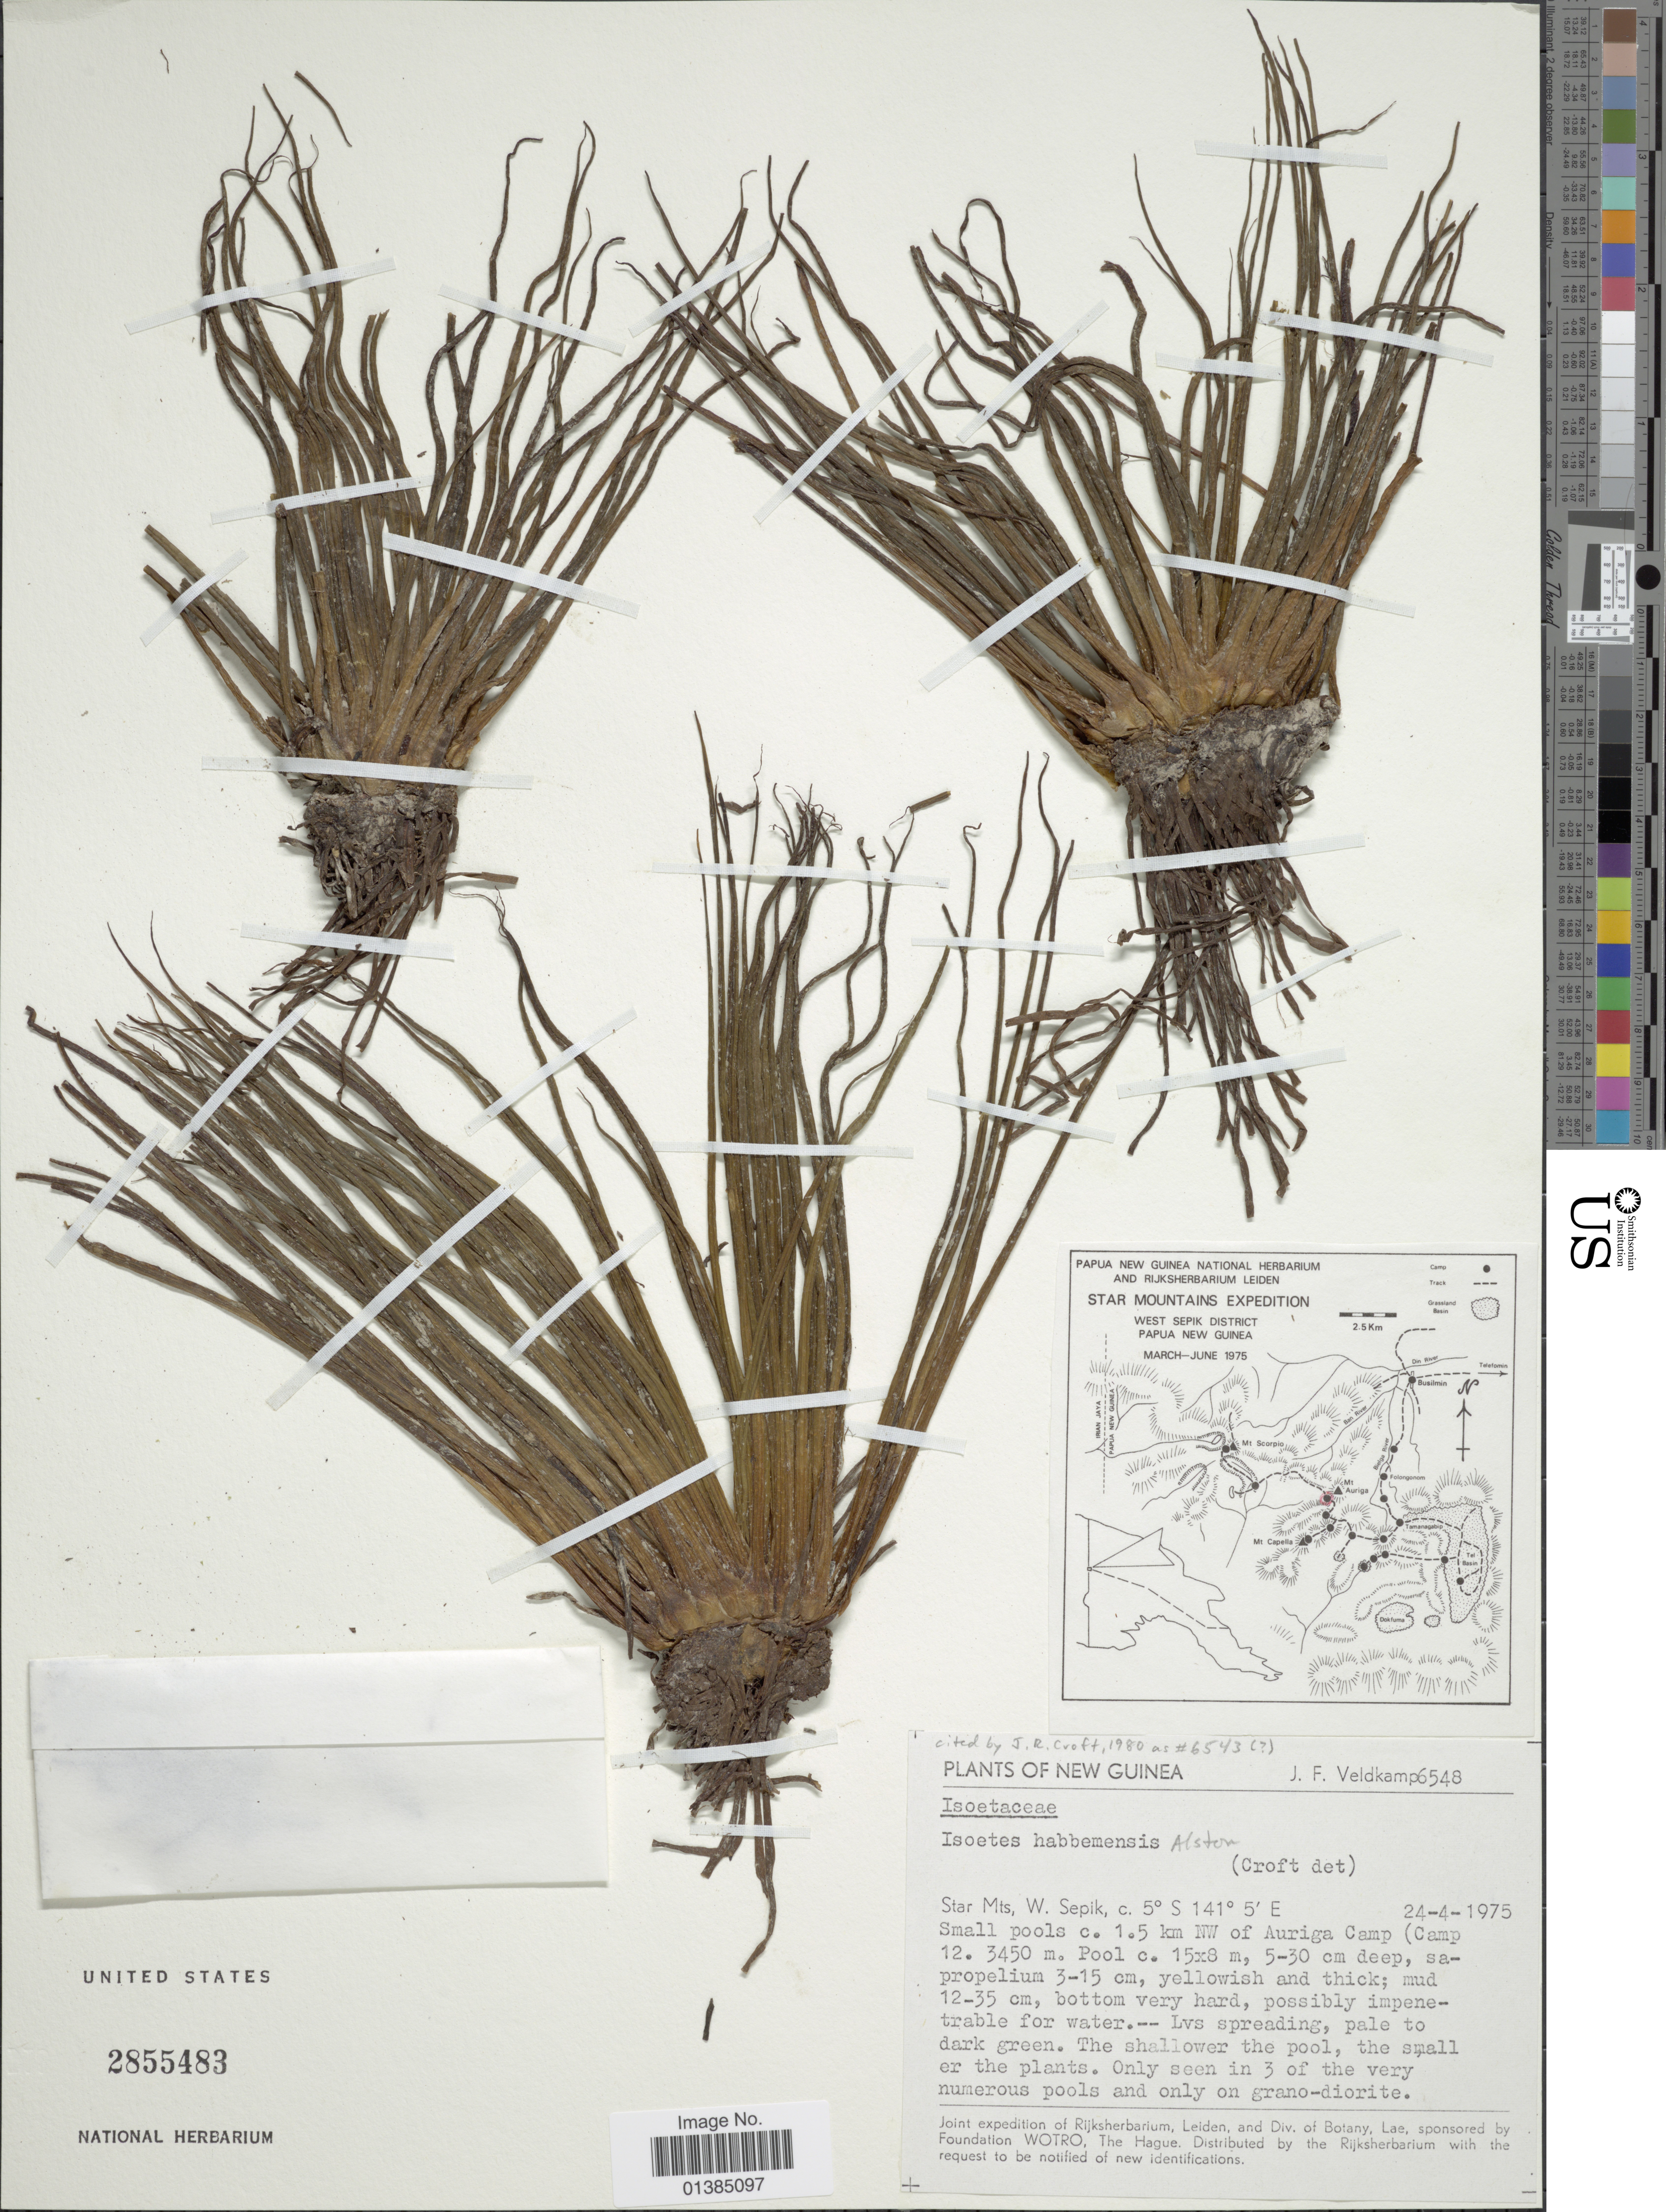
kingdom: Plantae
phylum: Tracheophyta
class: Lycopodiopsida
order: Isoetales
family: Isoetaceae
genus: Isoetes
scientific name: Isoetes habbemensis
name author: Alston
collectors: J. F. Veldkamp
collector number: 6548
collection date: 1975-04-24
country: Papua New Guinea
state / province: Sandaun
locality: Star Mts, W. Sepik. C. 1.5 km NW of Auriga Camp (Camp 12).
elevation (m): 3450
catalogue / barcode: US 2855483